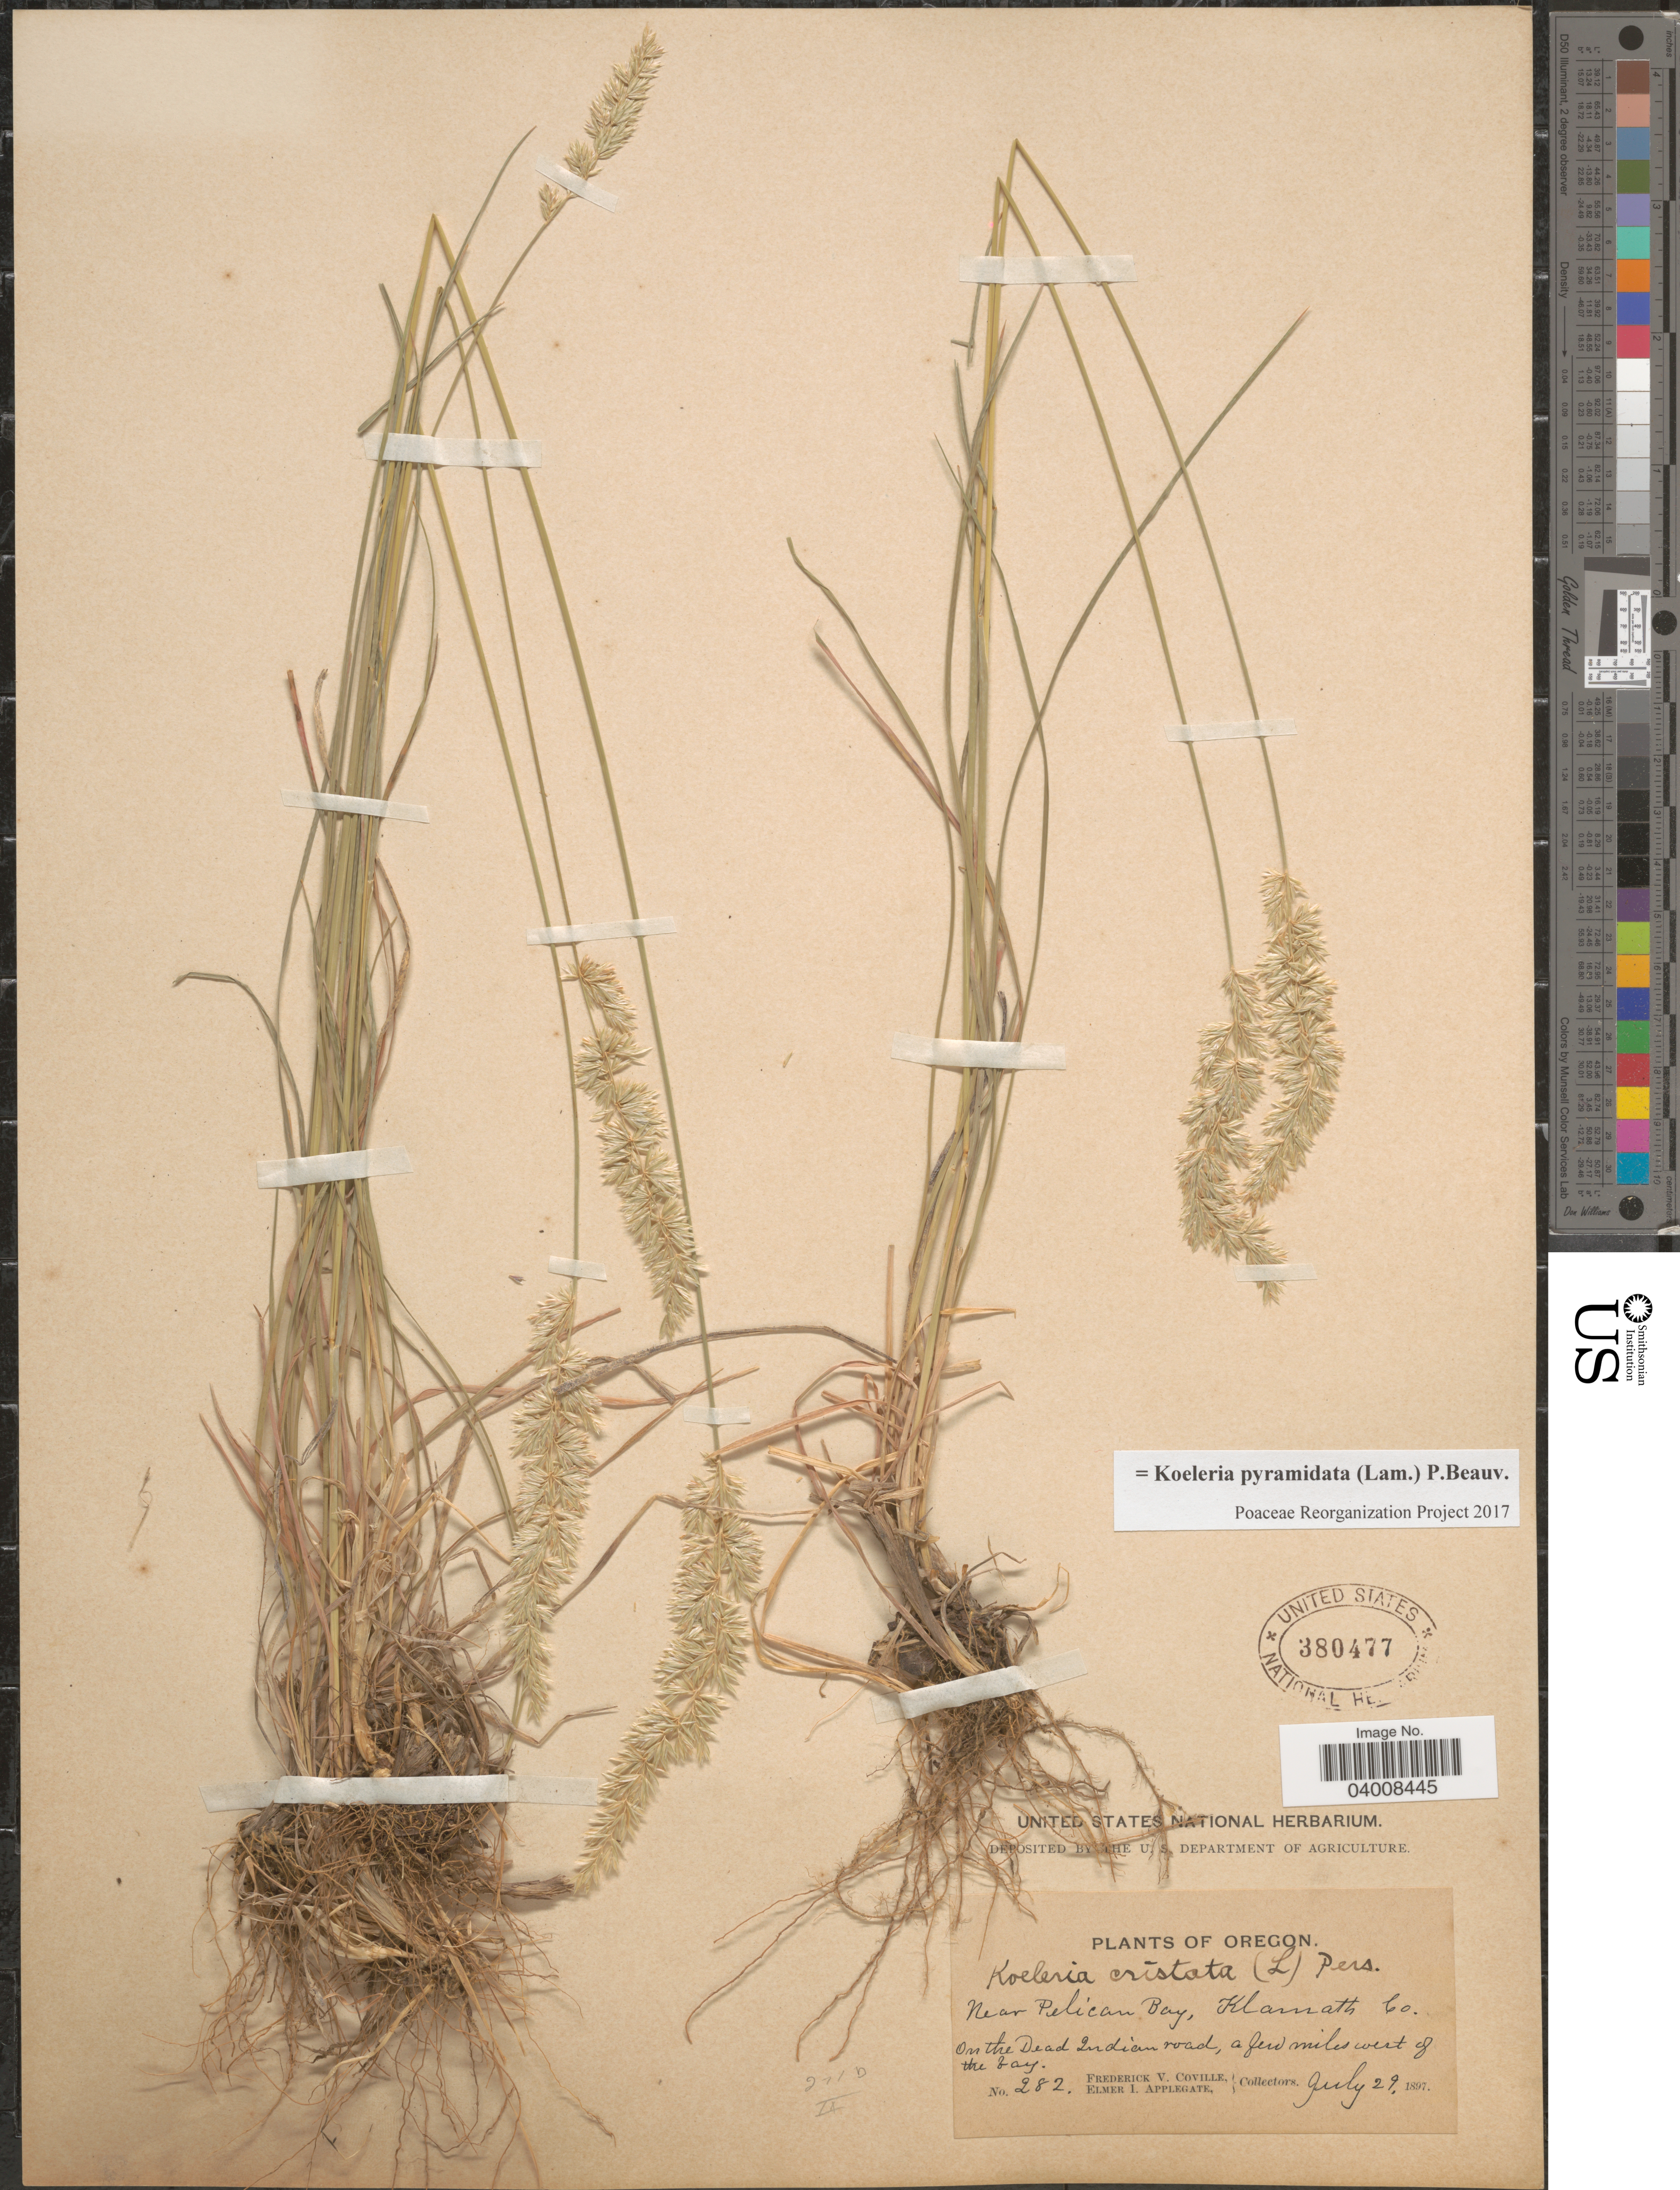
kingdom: Plantae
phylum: Tracheophyta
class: Liliopsida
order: Poales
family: Poaceae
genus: Koeleria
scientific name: Koeleria pyramidata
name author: (Lam.) P. Beauv.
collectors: F. V. Coville & E. I. Applegate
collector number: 282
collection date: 1897-07-29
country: United States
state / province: Oregon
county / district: Klamath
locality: Near Pelican Bay, Klamath Co. On the Dead Indian road, a few miles west of the bay.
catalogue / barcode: US 380477